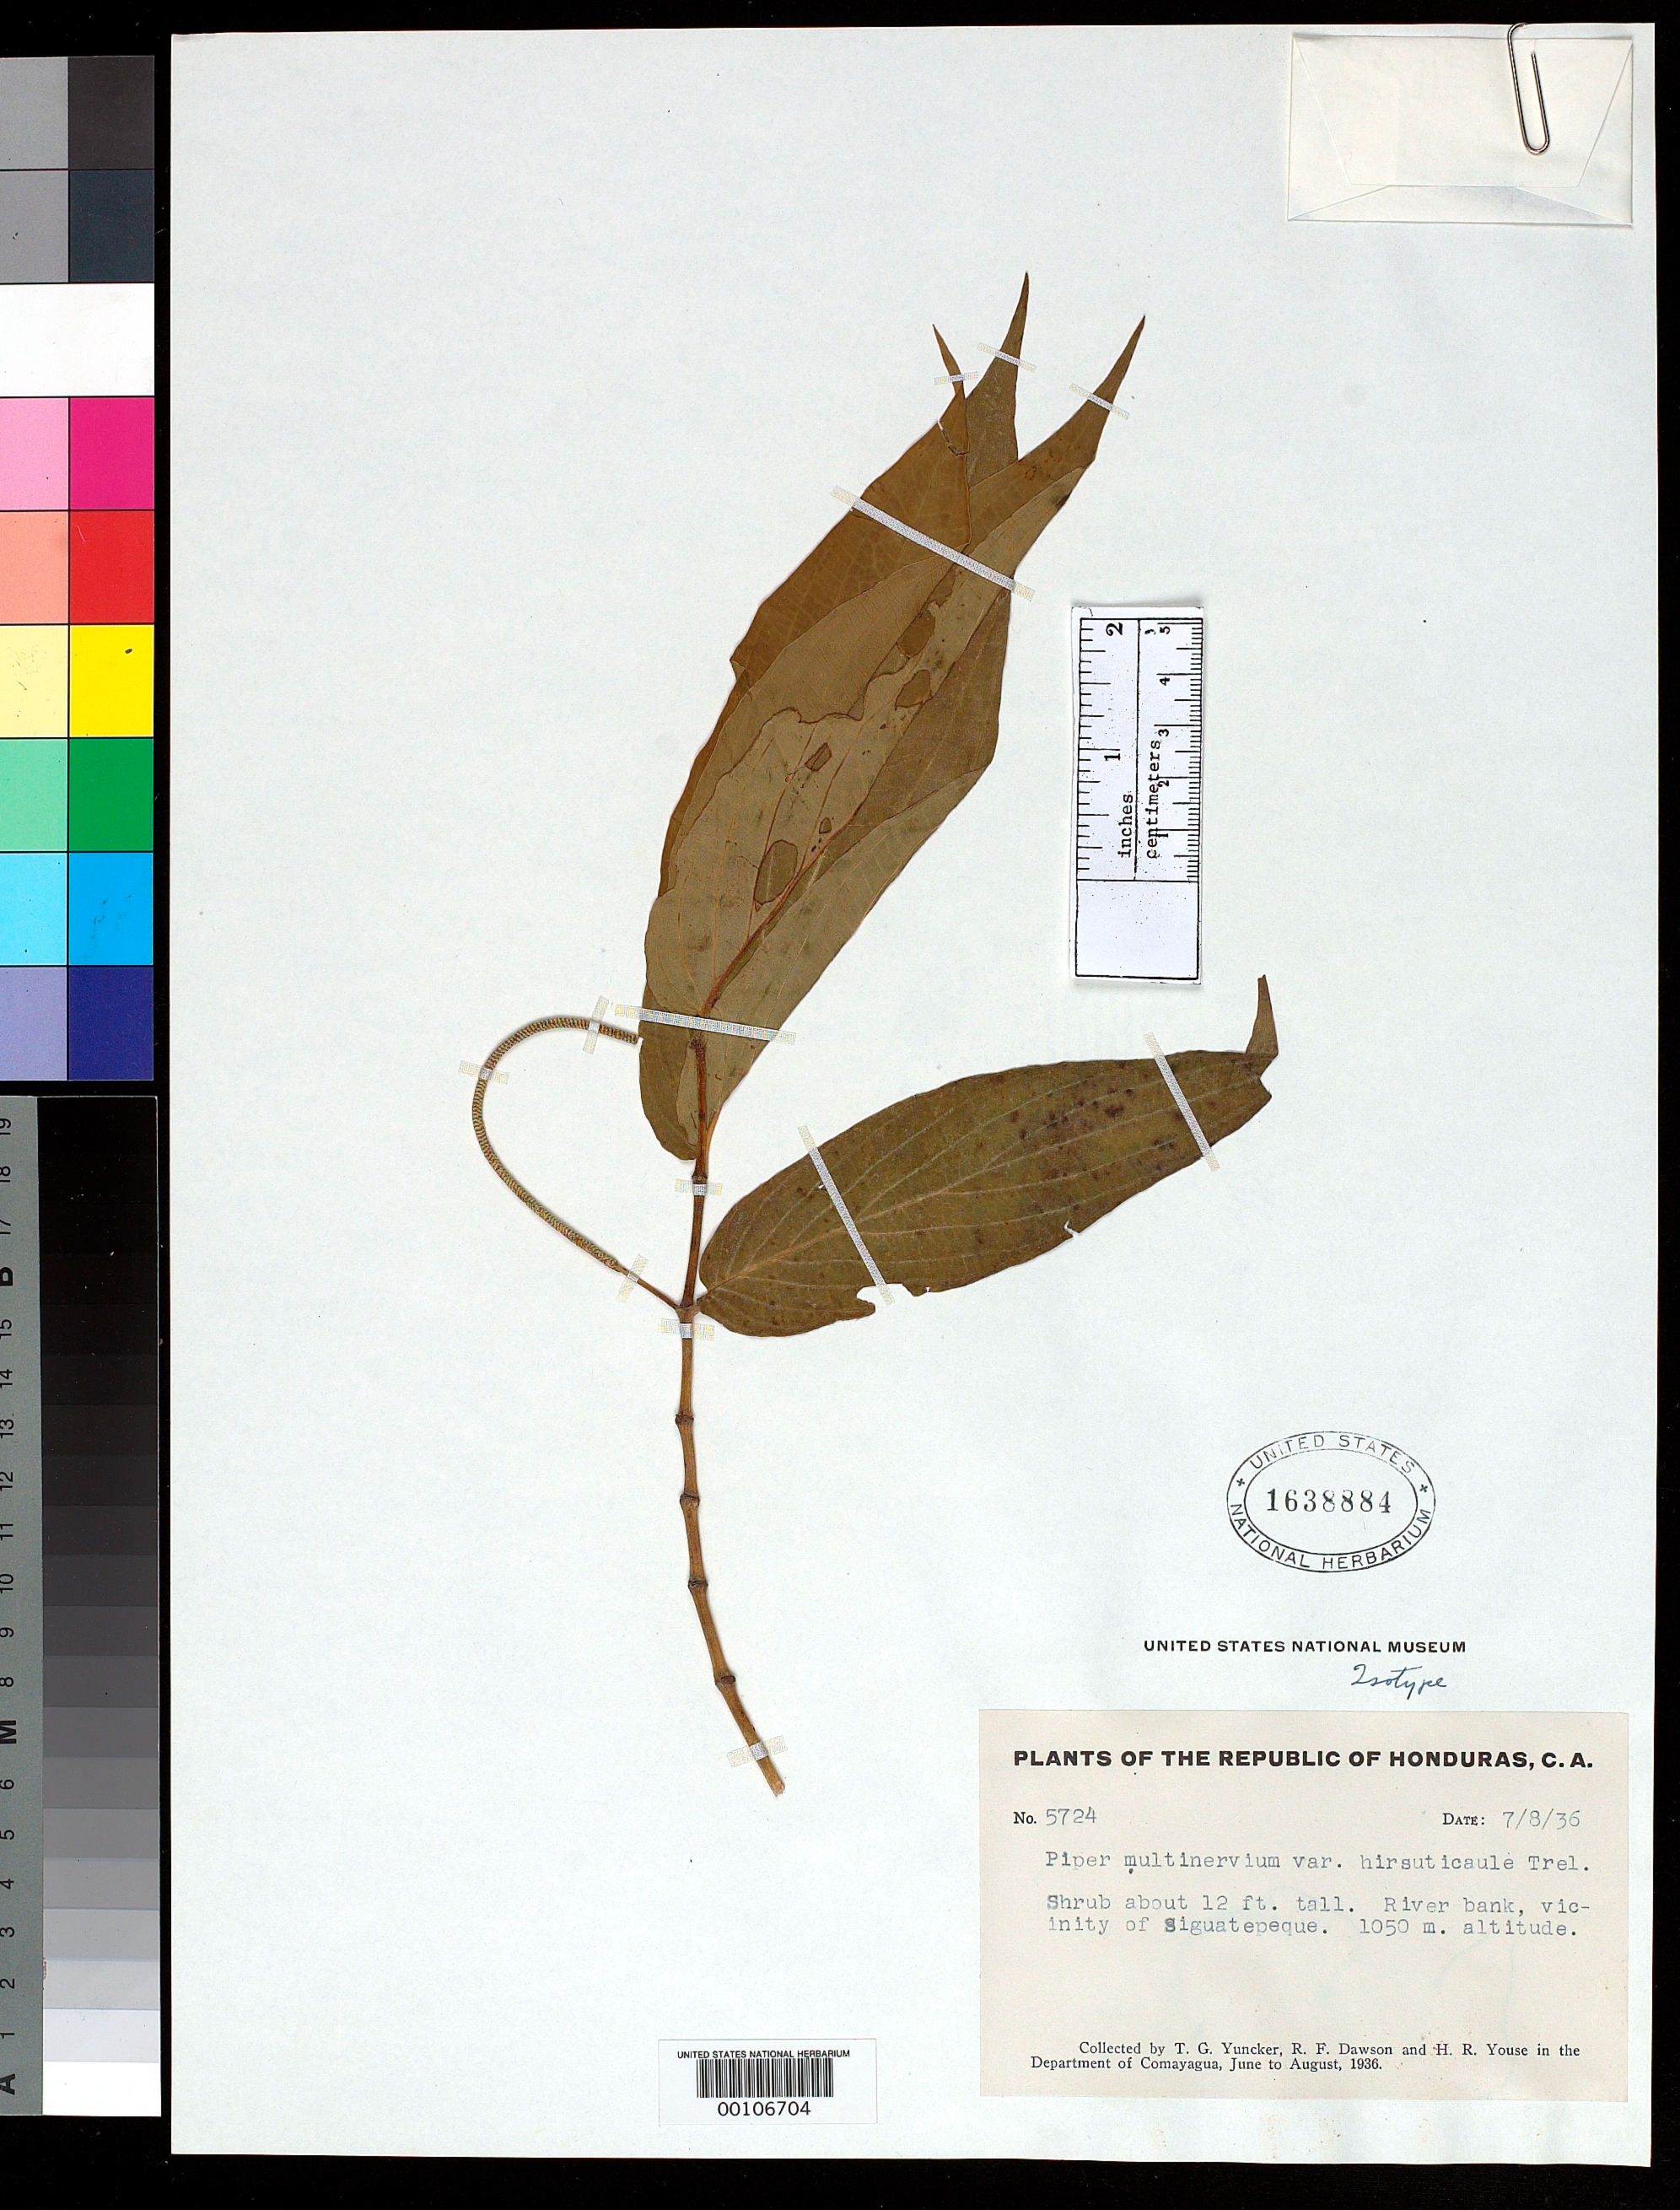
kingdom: Plantae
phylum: Tracheophyta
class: Magnoliopsida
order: Piperales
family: Piperaceae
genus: Piper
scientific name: Piper multinervium var. hirsuticaule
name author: Trel. in Yunck.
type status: Isotype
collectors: T. G. Yuncker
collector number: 5724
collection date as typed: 08 Jul 1936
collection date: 1936-07-08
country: Honduras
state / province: Comayagua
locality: Near Siguatepeque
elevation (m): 1050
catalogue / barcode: US 1638884